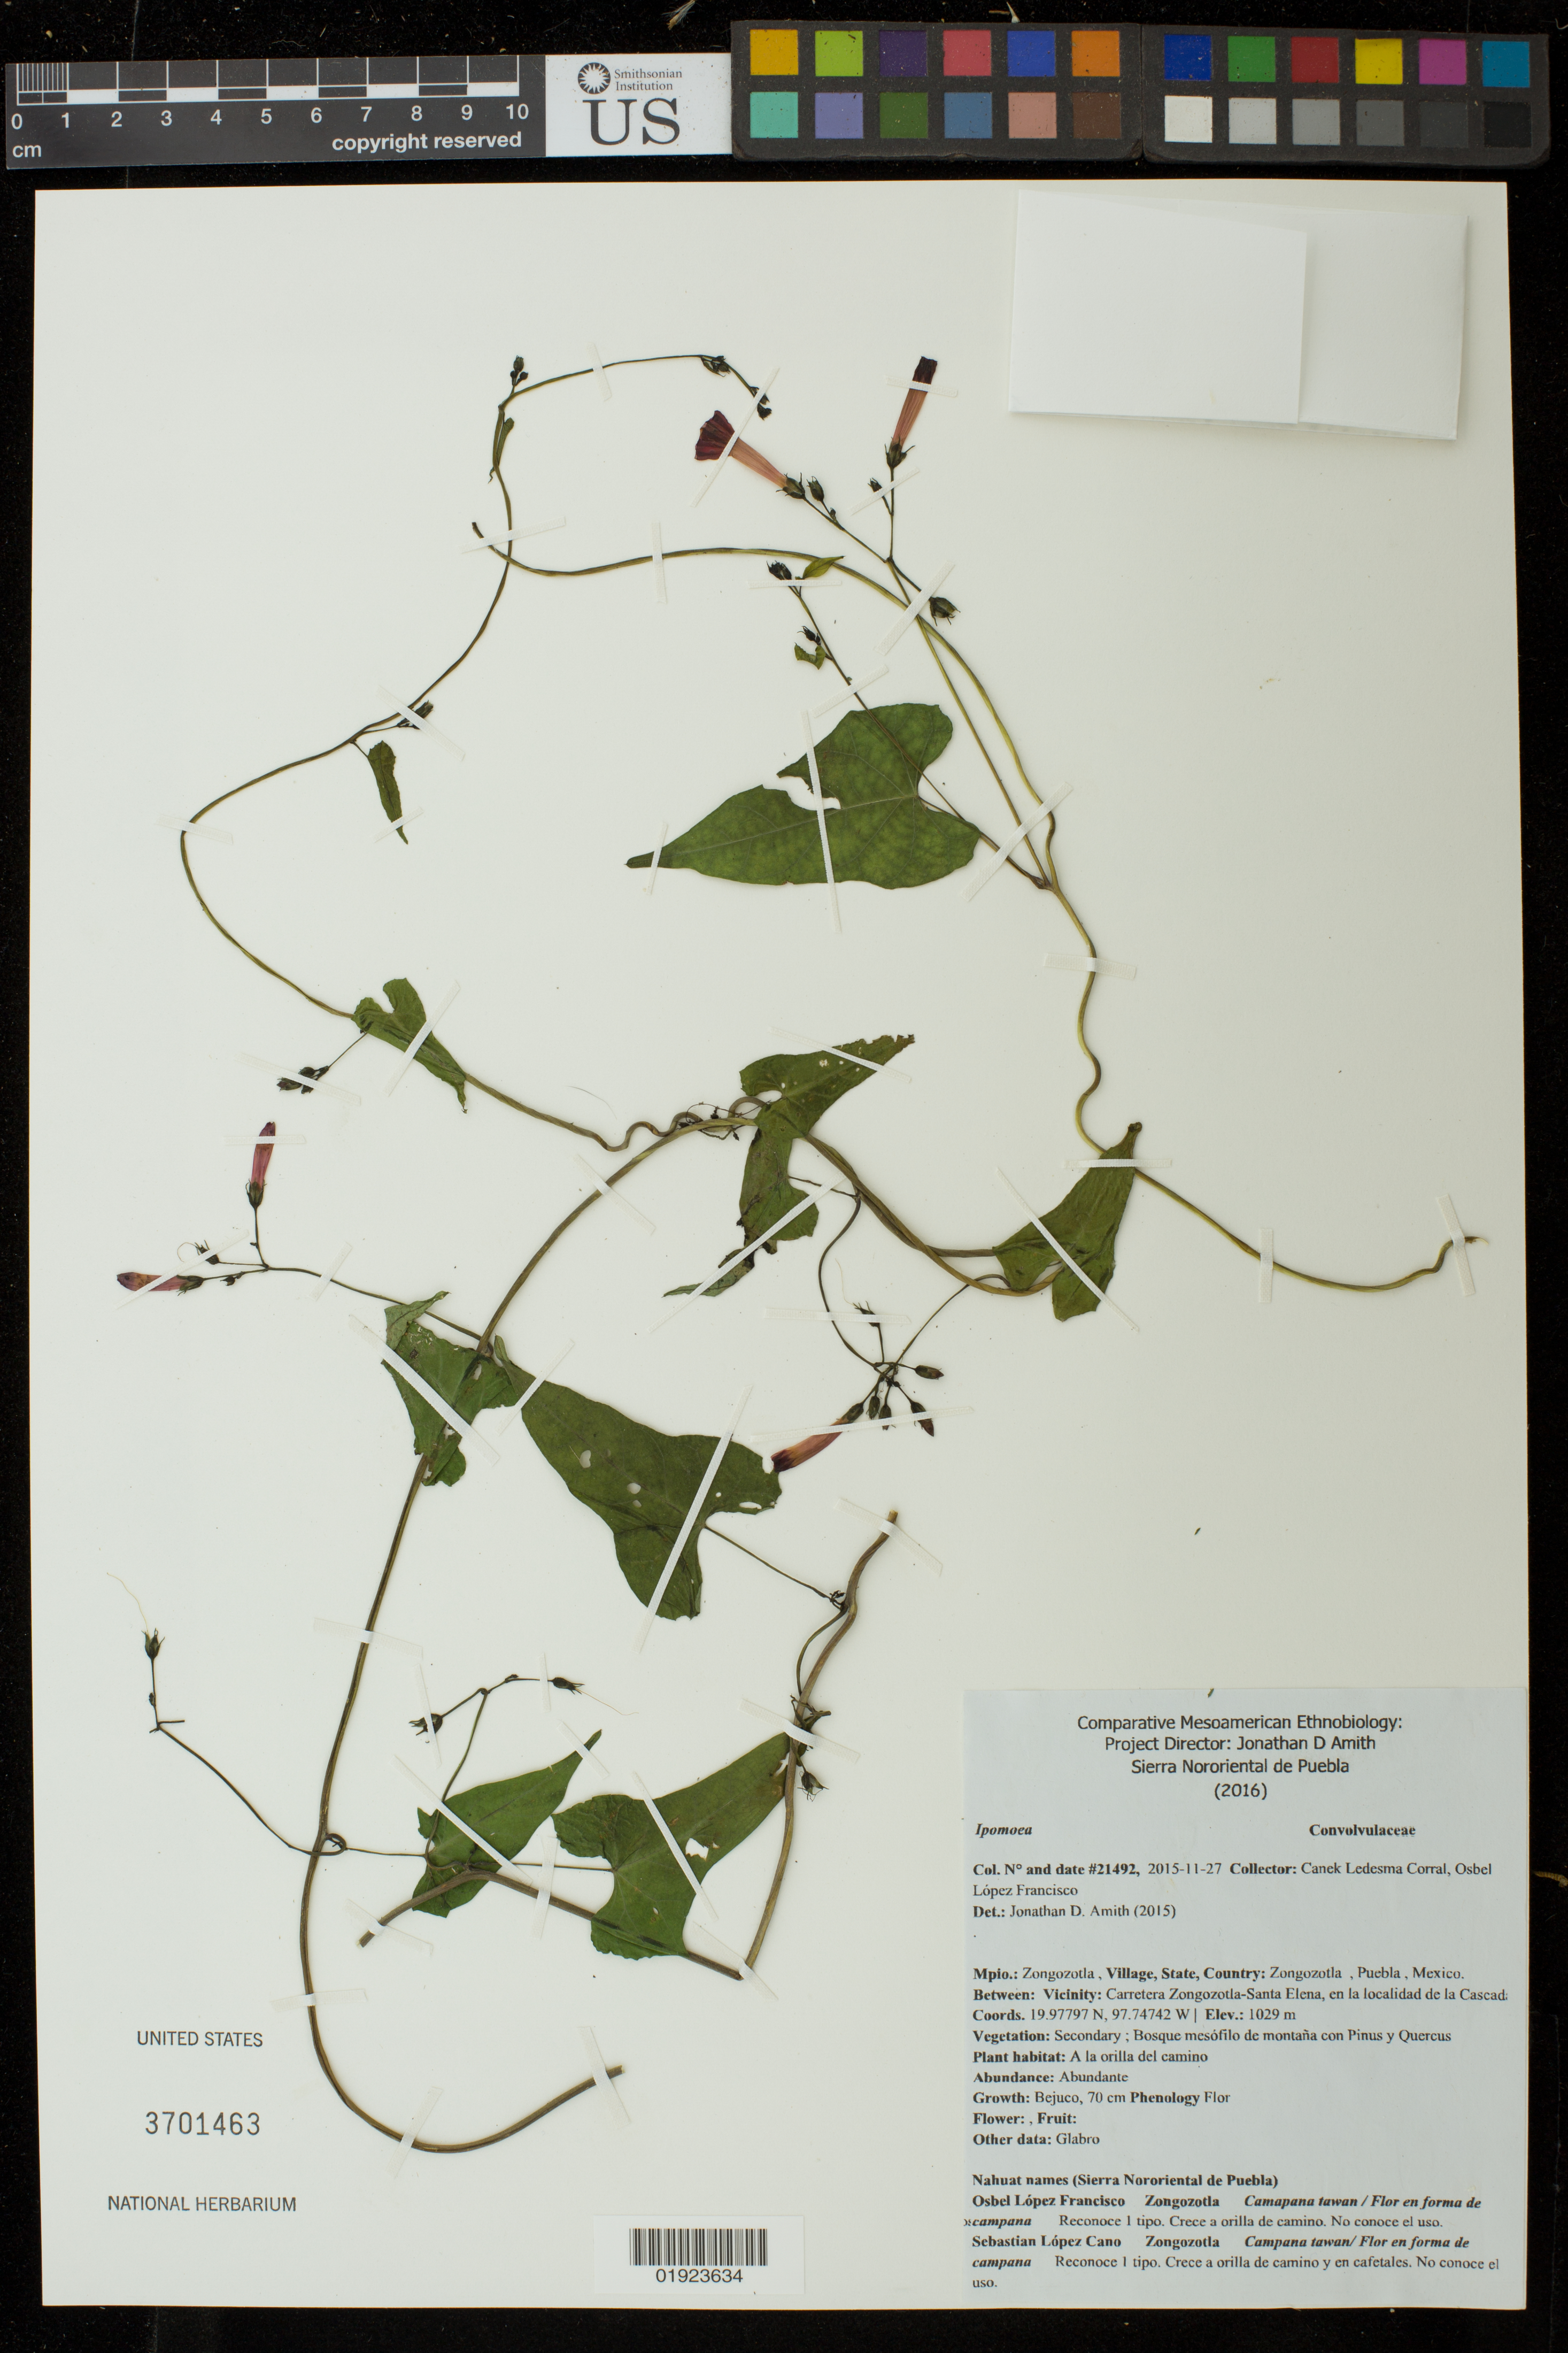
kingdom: Plantae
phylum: Tracheophyta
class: Magnoliopsida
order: Solanales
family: Convolvulaceae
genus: Ipomoea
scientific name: Ipomoea sp.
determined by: Amith, Jonathan D.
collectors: Canek Ledesma C. & O. Francisco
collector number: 21492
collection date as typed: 2015-11-27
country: Mexico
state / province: Puebla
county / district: Zongozotla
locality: Zongozotla, Puebla, Mexico; Carretera Zongozotla-Santa Elena, en la localidad de la Casca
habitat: Secondary; bosque mesofilo de montana con Pinus y Quercus, a la orilla del camino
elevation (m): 1029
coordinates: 19.97797N, 97.74742W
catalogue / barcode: US 3701463